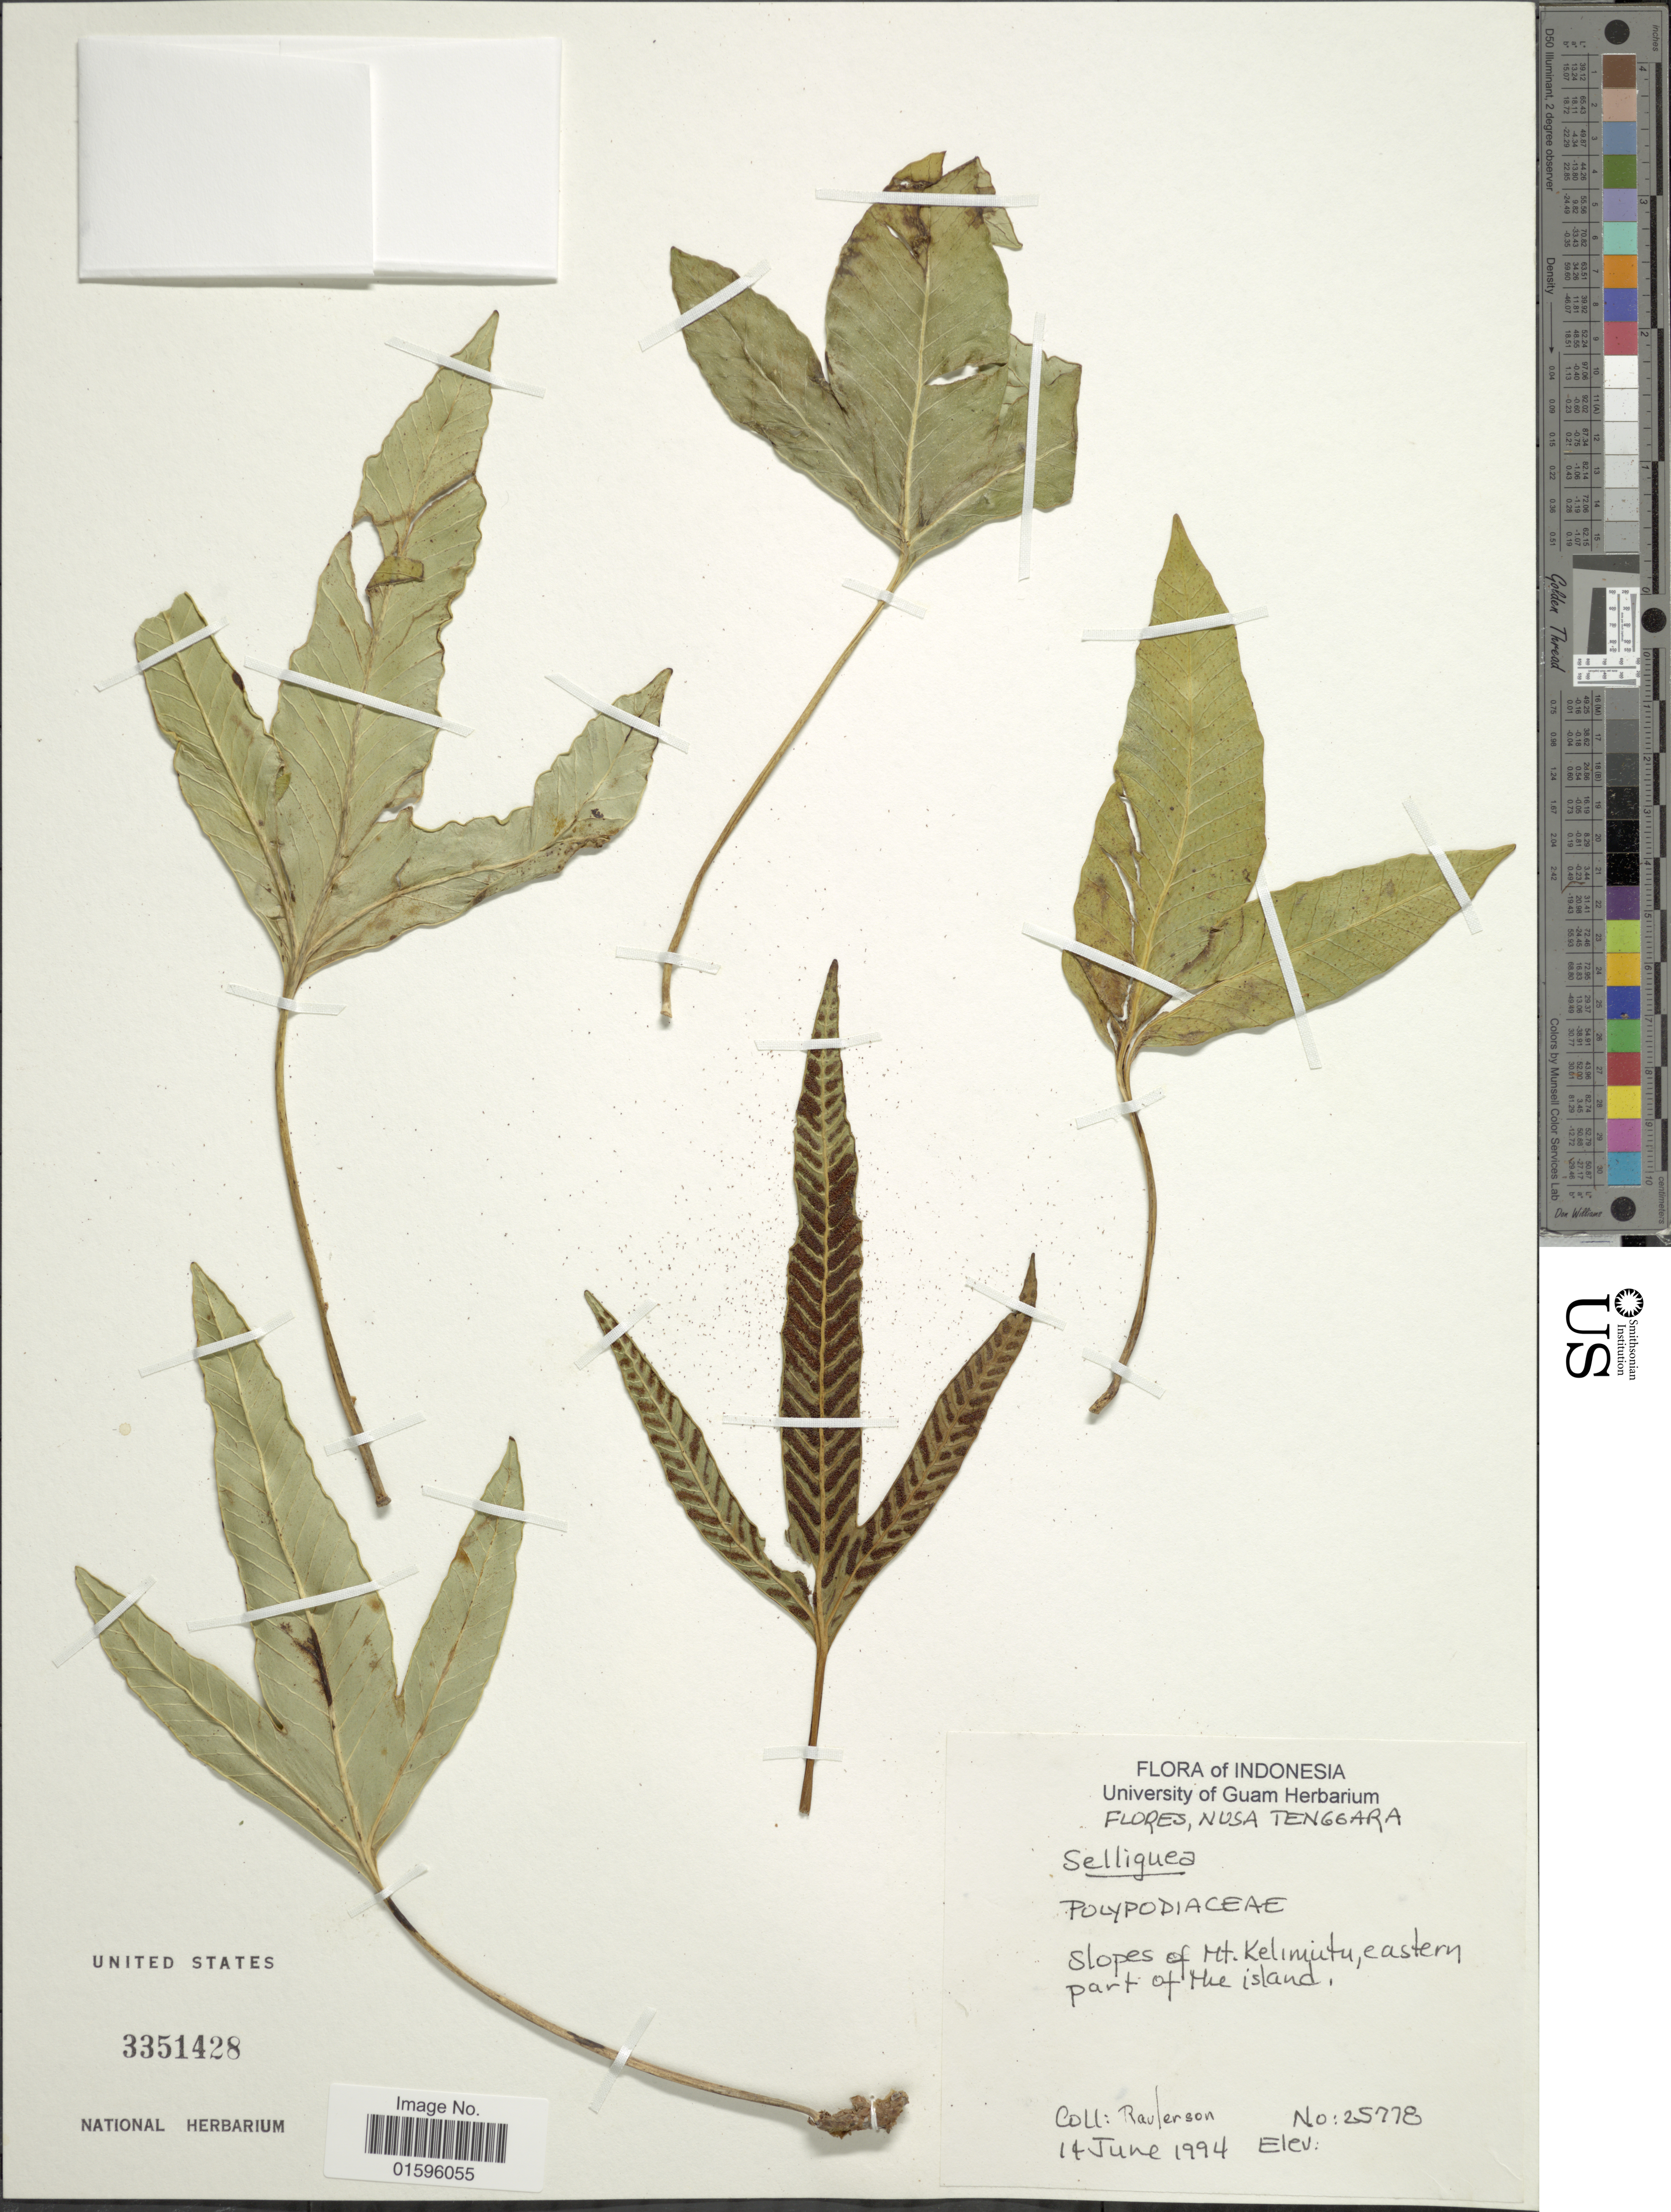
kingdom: Plantae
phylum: Tracheophyta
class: Polypodiopsida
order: Polypodiales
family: Polypodiaceae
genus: Polypodium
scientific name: Polypodium sp.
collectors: Raulerson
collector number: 25778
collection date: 1994-06-14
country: Indonesia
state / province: Nusa Tenggara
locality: Slopes of Mt. Keliniutu, eastern part of Mie island [interpreted]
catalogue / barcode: US 3351428